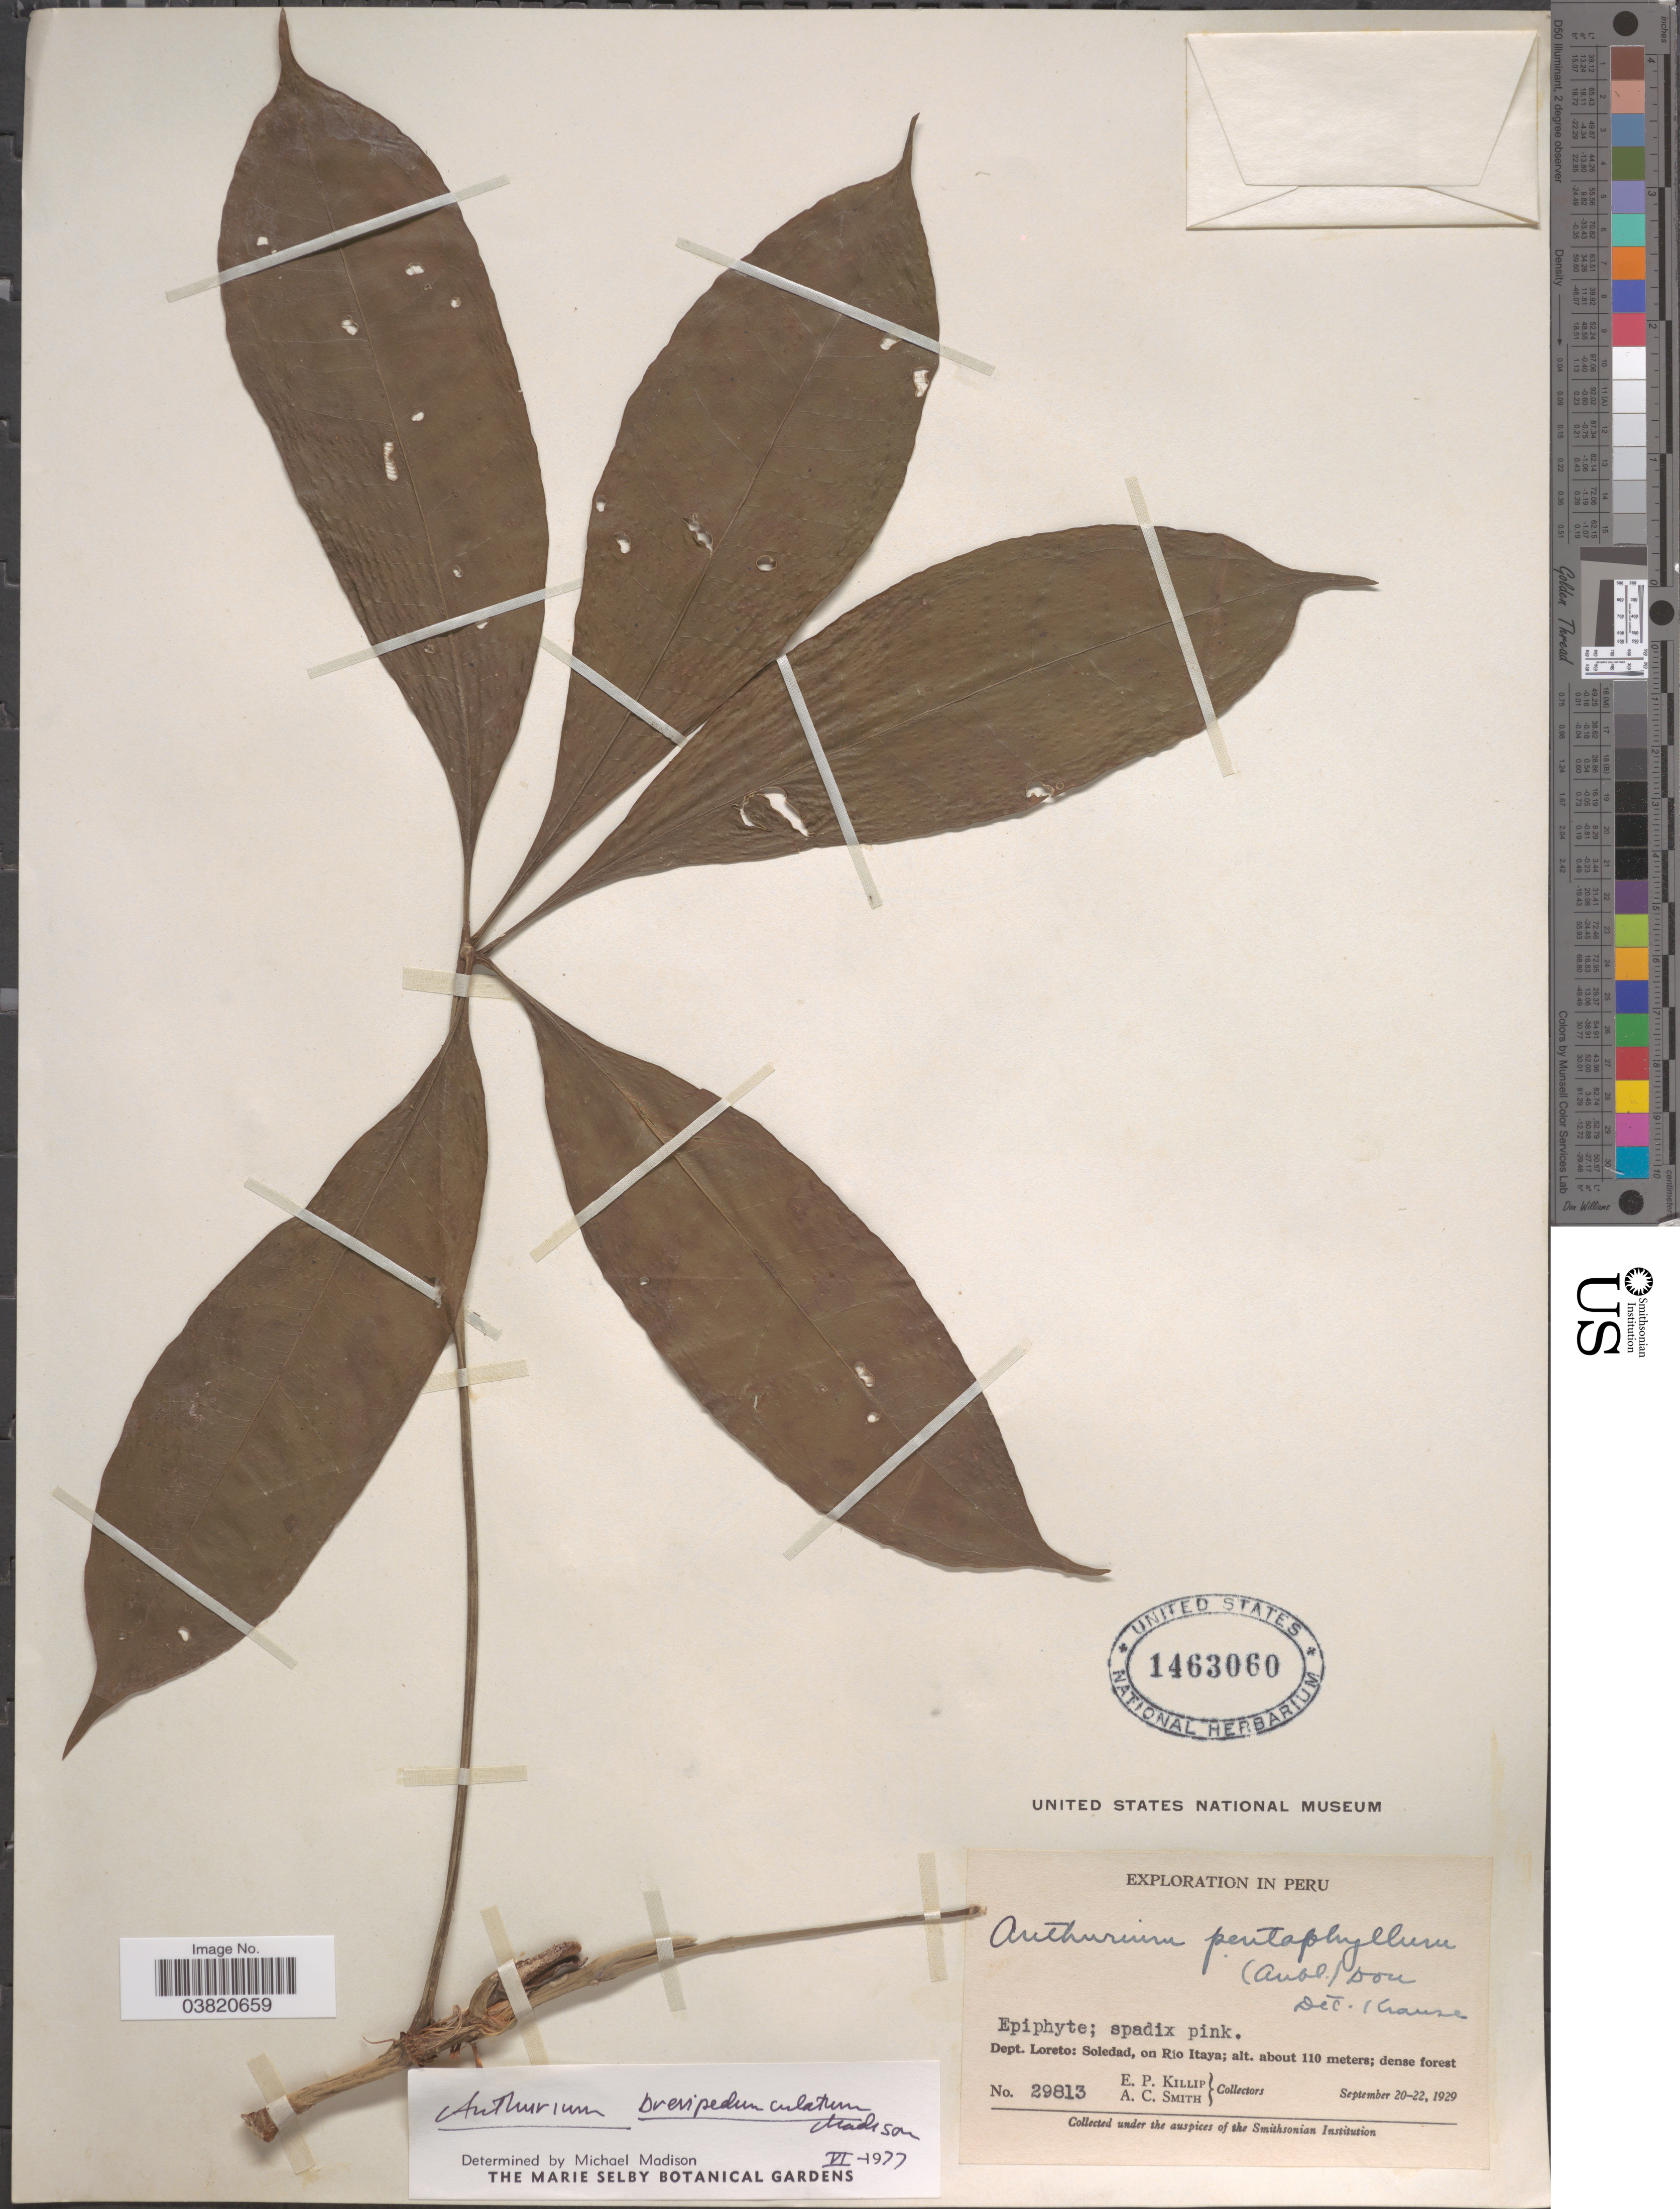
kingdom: Plantae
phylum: Tracheophyta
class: Liliopsida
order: Alismatales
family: Araceae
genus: Anthurium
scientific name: Anthurium brevipedunculatum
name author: Madison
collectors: E. P. Killip & A. C. Smith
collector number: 29813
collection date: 1929-09-20/1929-09-22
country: Peru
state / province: Loreto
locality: Dept. Loreto: Soledad, on Río Itaya.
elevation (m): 110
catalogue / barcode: US 1463060